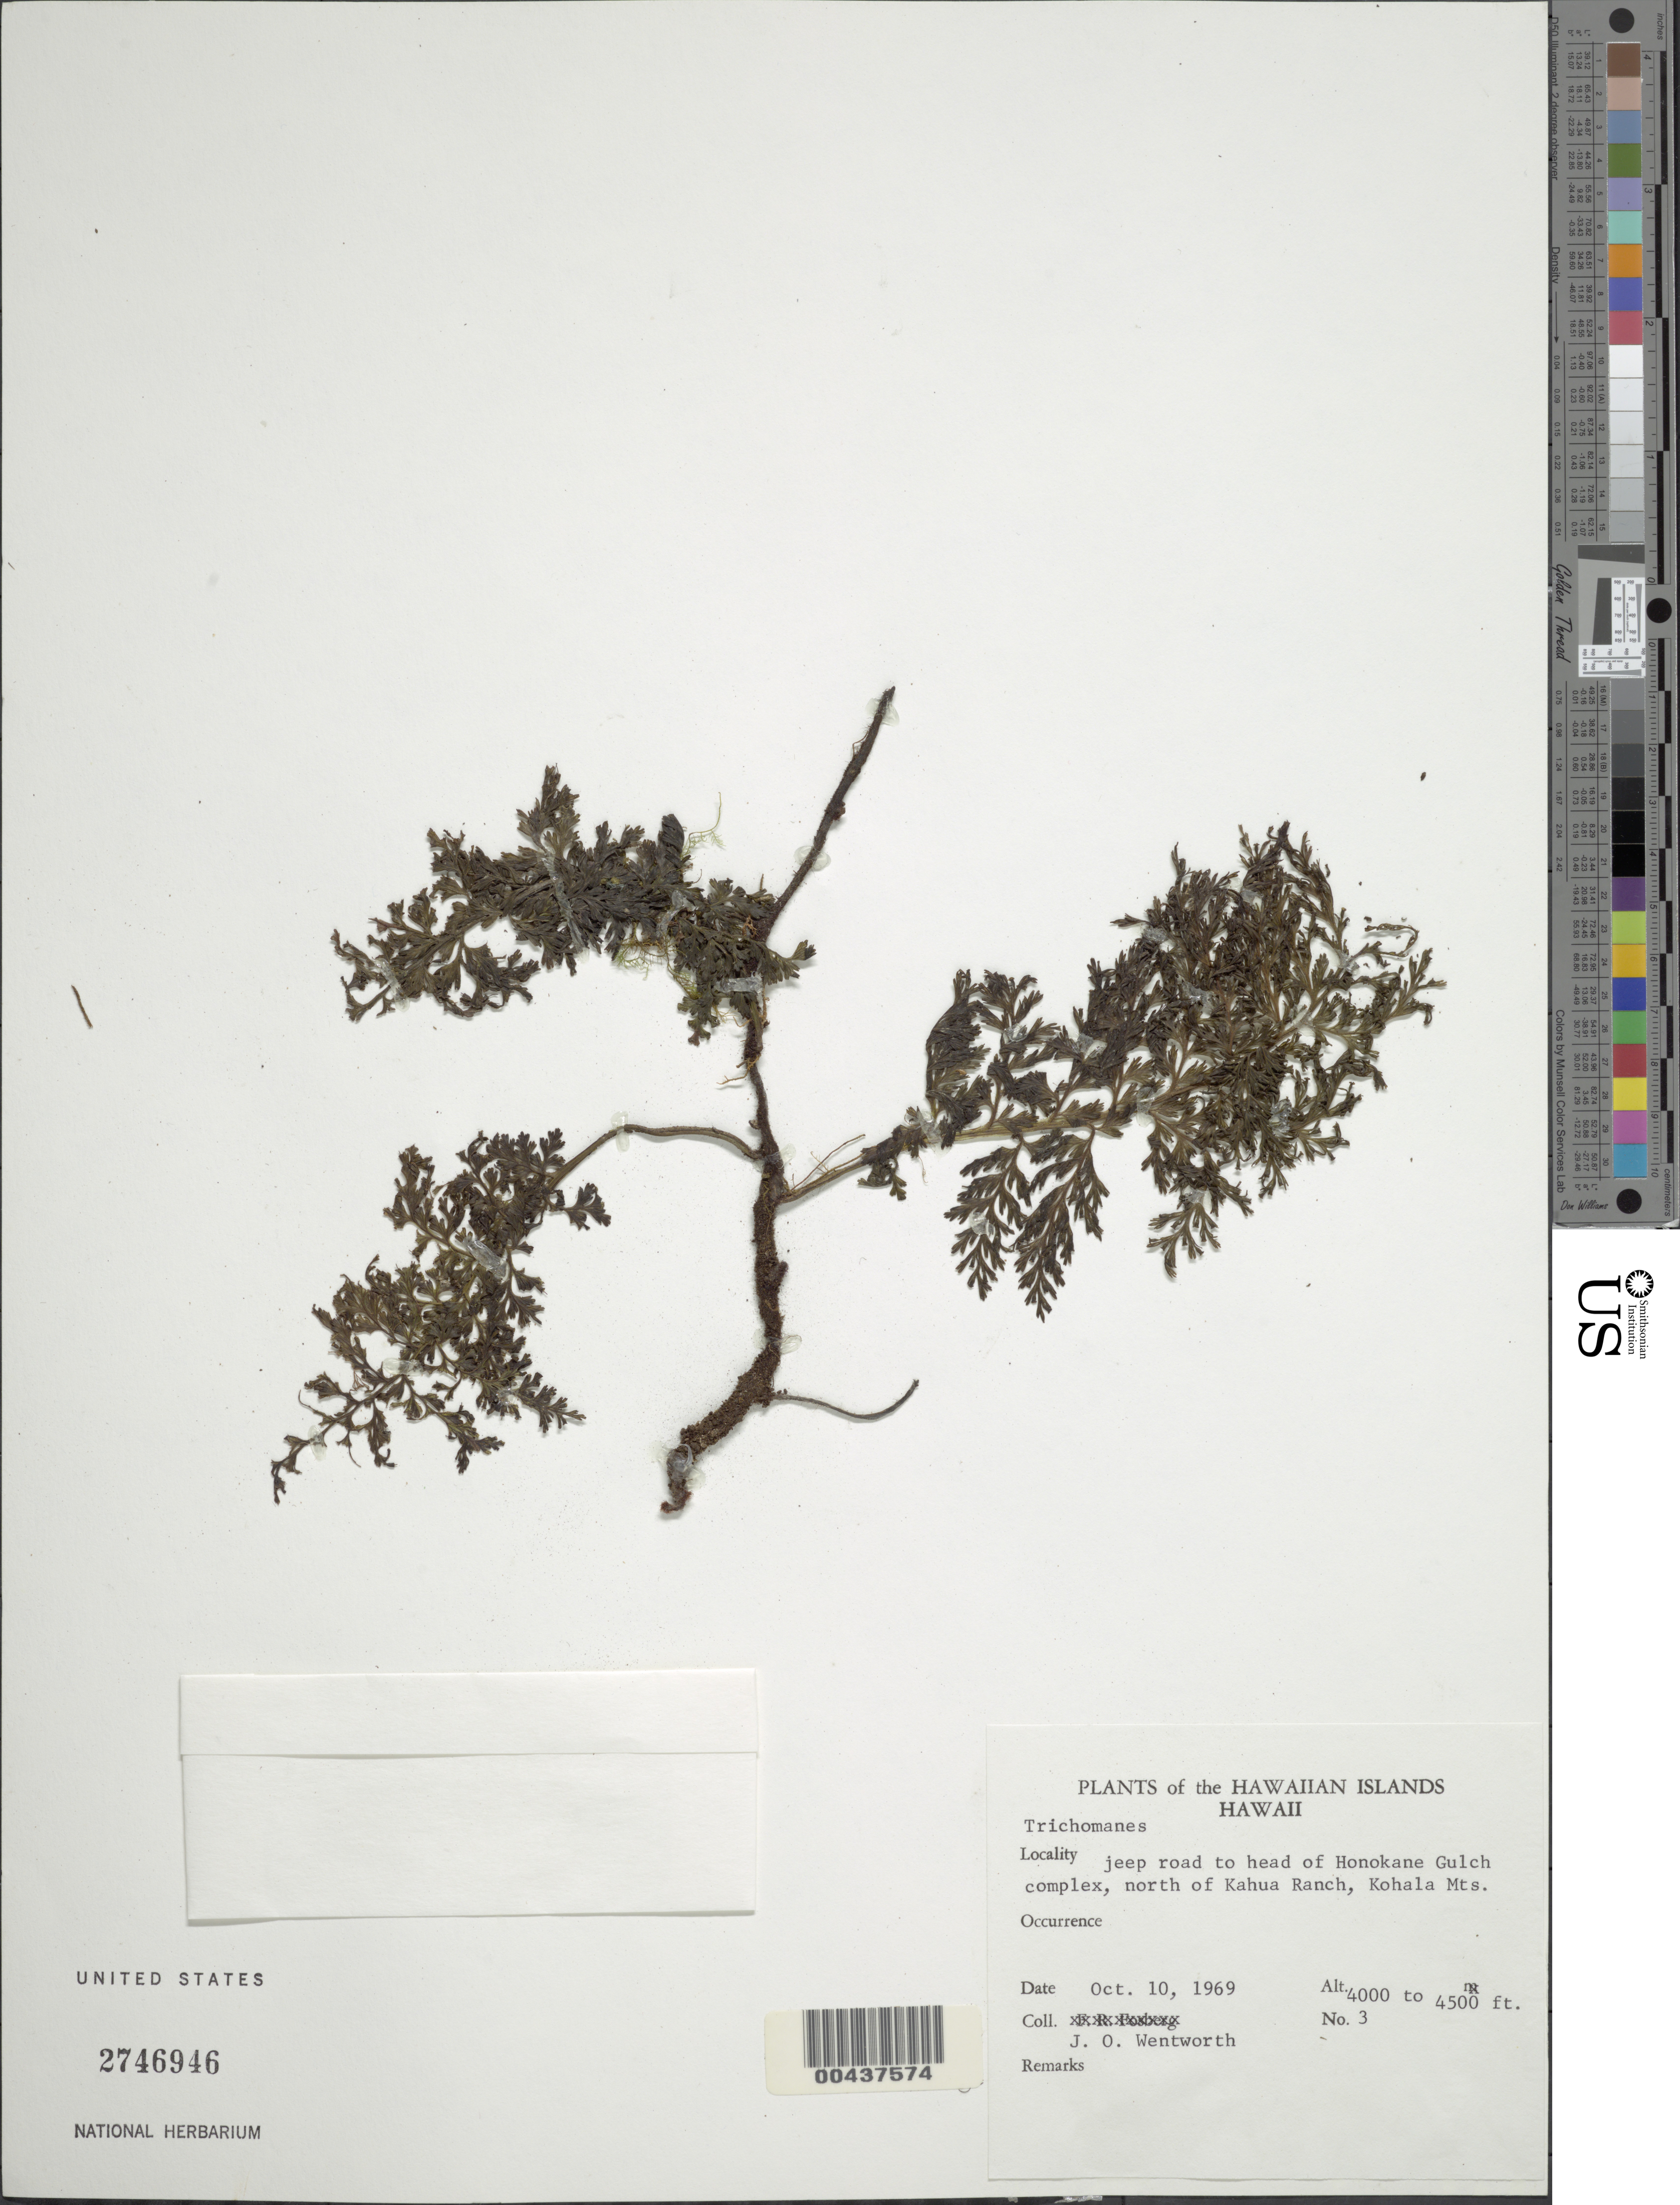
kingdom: Plantae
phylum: Tracheophyta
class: Polypodiopsida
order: Hymenophyllales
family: Hymenophyllaceae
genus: Crepidomanes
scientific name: Crepidomanes sp.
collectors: J. Wentworth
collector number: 3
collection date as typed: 10 Oct 1969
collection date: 1969-10-10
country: United States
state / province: Hawaii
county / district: Hawaii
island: Hawaii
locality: jeep road to head of Honokane Gulch complex, N of Kahua Ranch, Kohala Mts.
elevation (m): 1219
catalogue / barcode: US 2746946